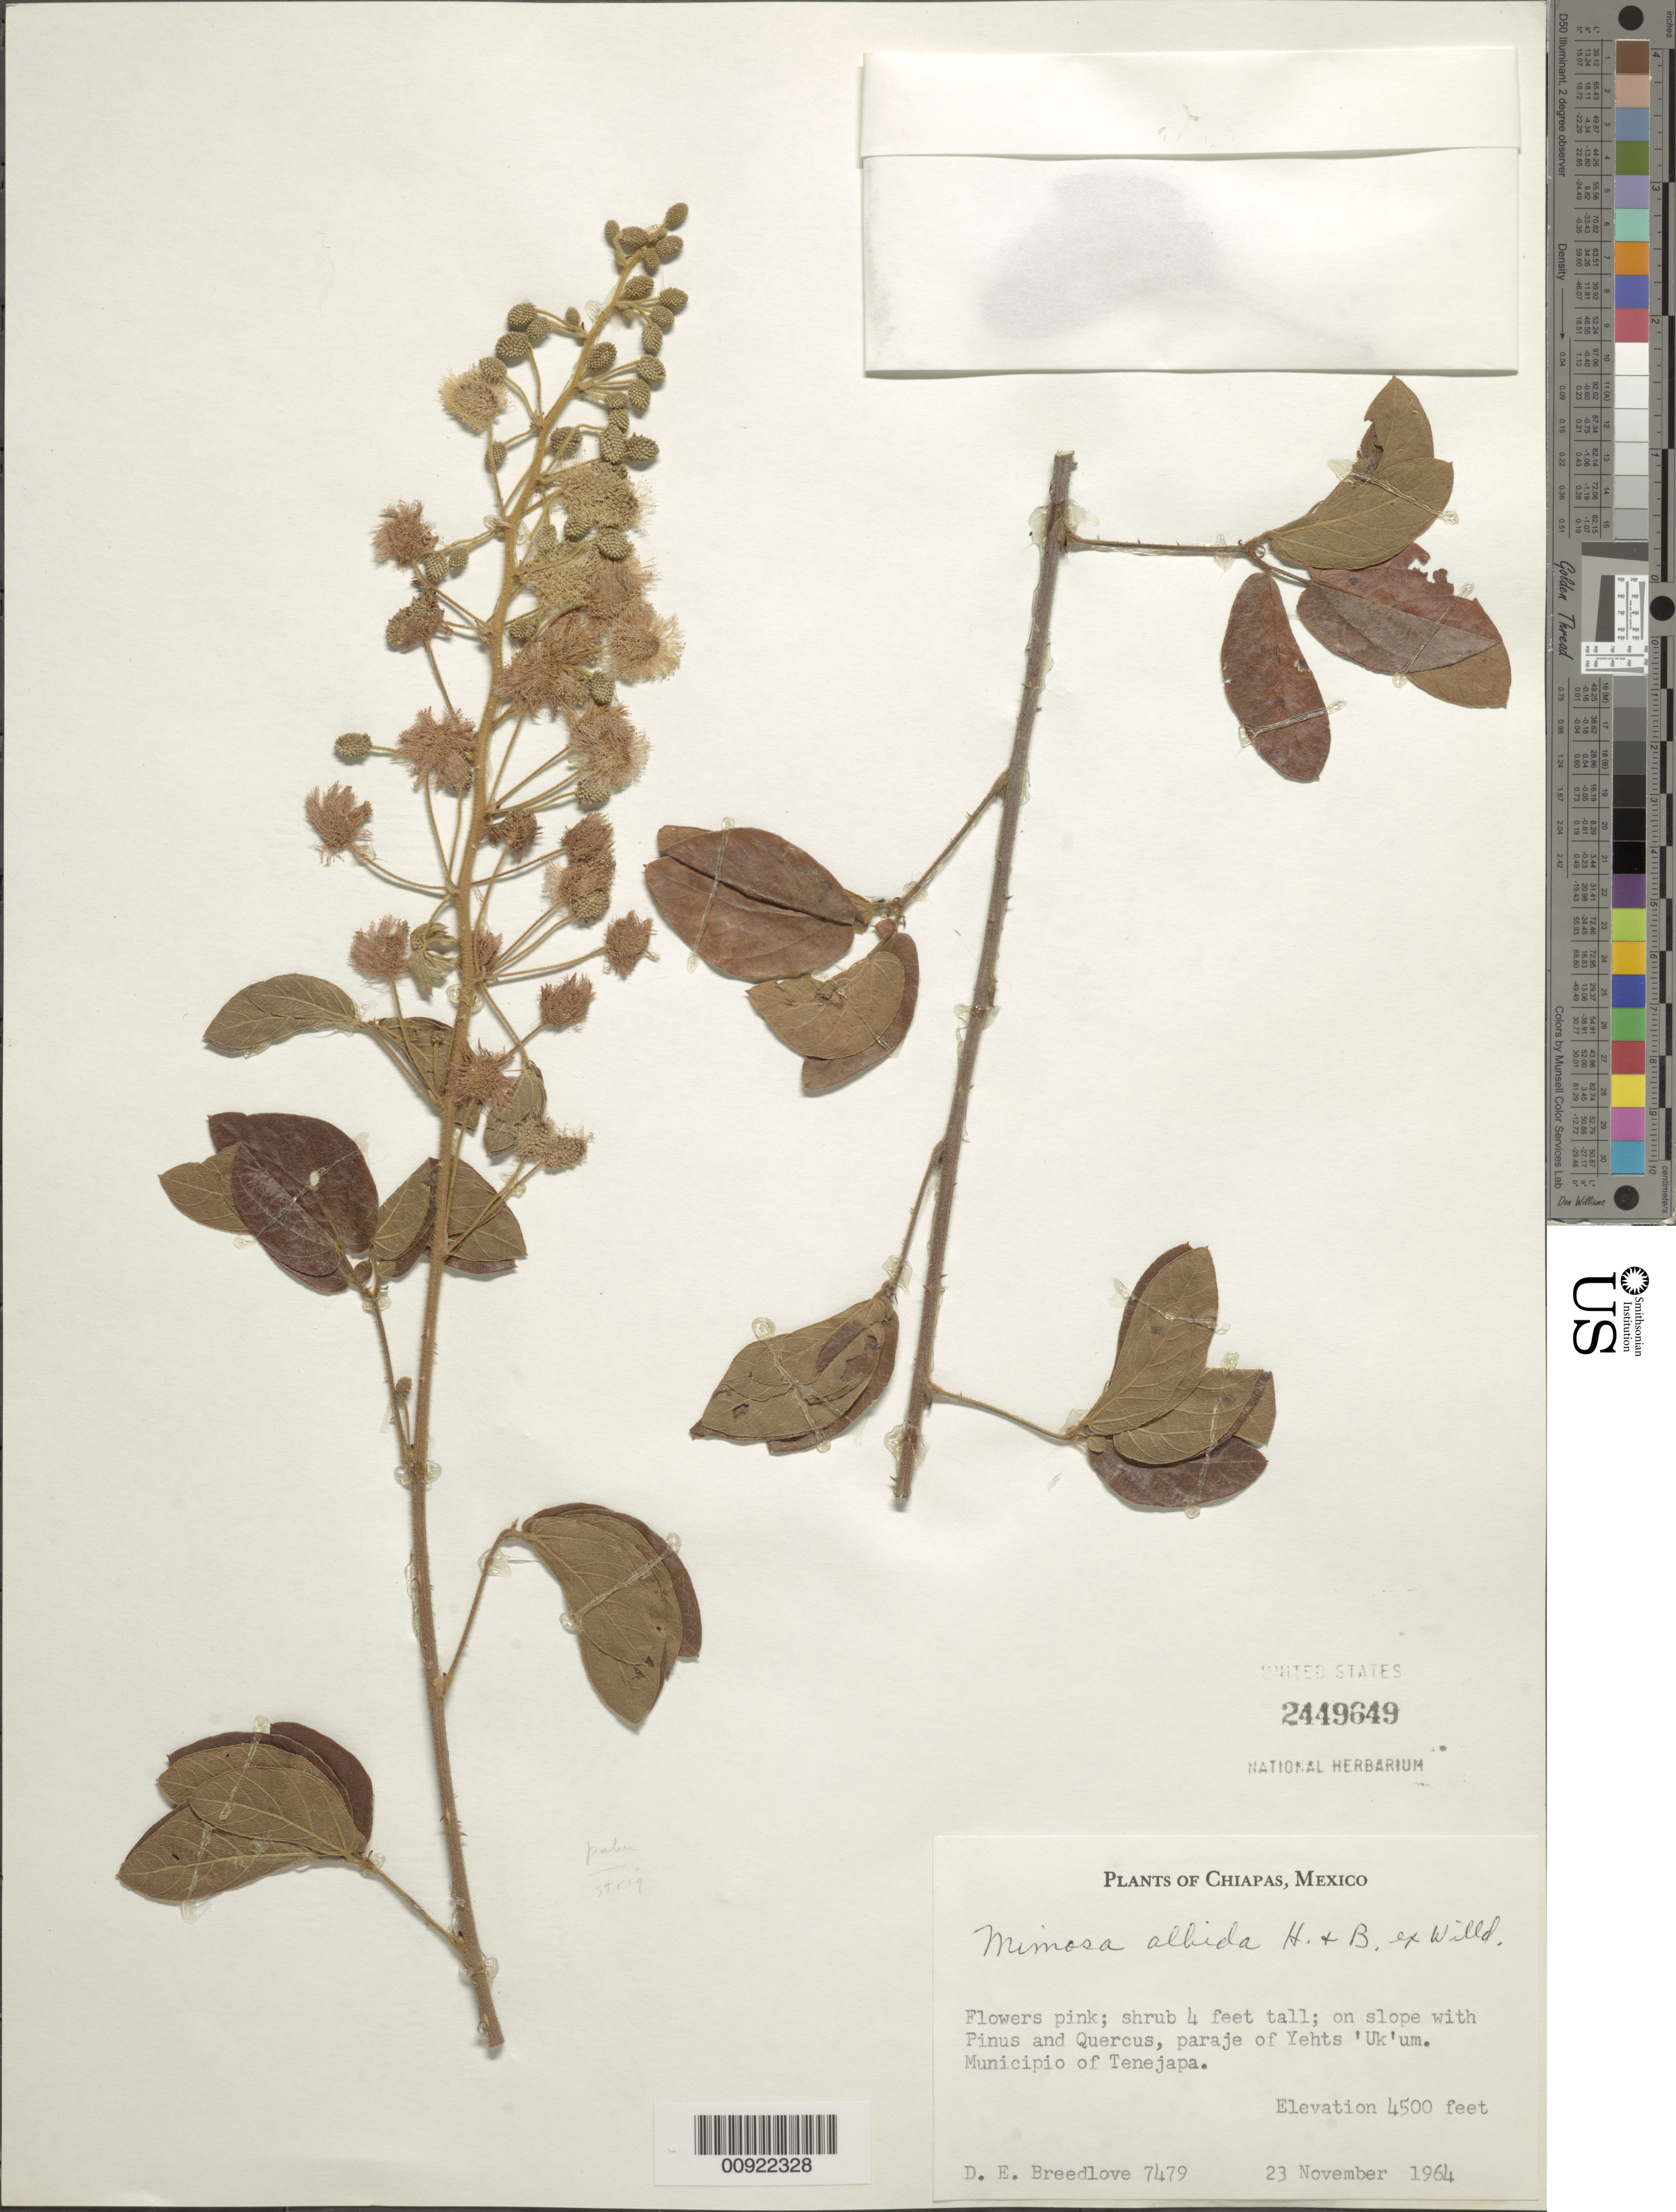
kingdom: Plantae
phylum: Tracheophyta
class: Magnoliopsida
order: Fabales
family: Fabaceae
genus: Mimosa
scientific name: Mimosa albida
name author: Humb. & Bonpl. ex Willd.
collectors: D. E. Breedlove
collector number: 7479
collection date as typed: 23 Nov 1964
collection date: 1964-11-23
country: Mexico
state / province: Chiapas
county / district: Tenejapa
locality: Paraje of Yehts ' Uk'um. Municipio of Tenejapa, Chiapas.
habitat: On slope with Pinus and Quercus.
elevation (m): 1372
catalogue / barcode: US 2449649